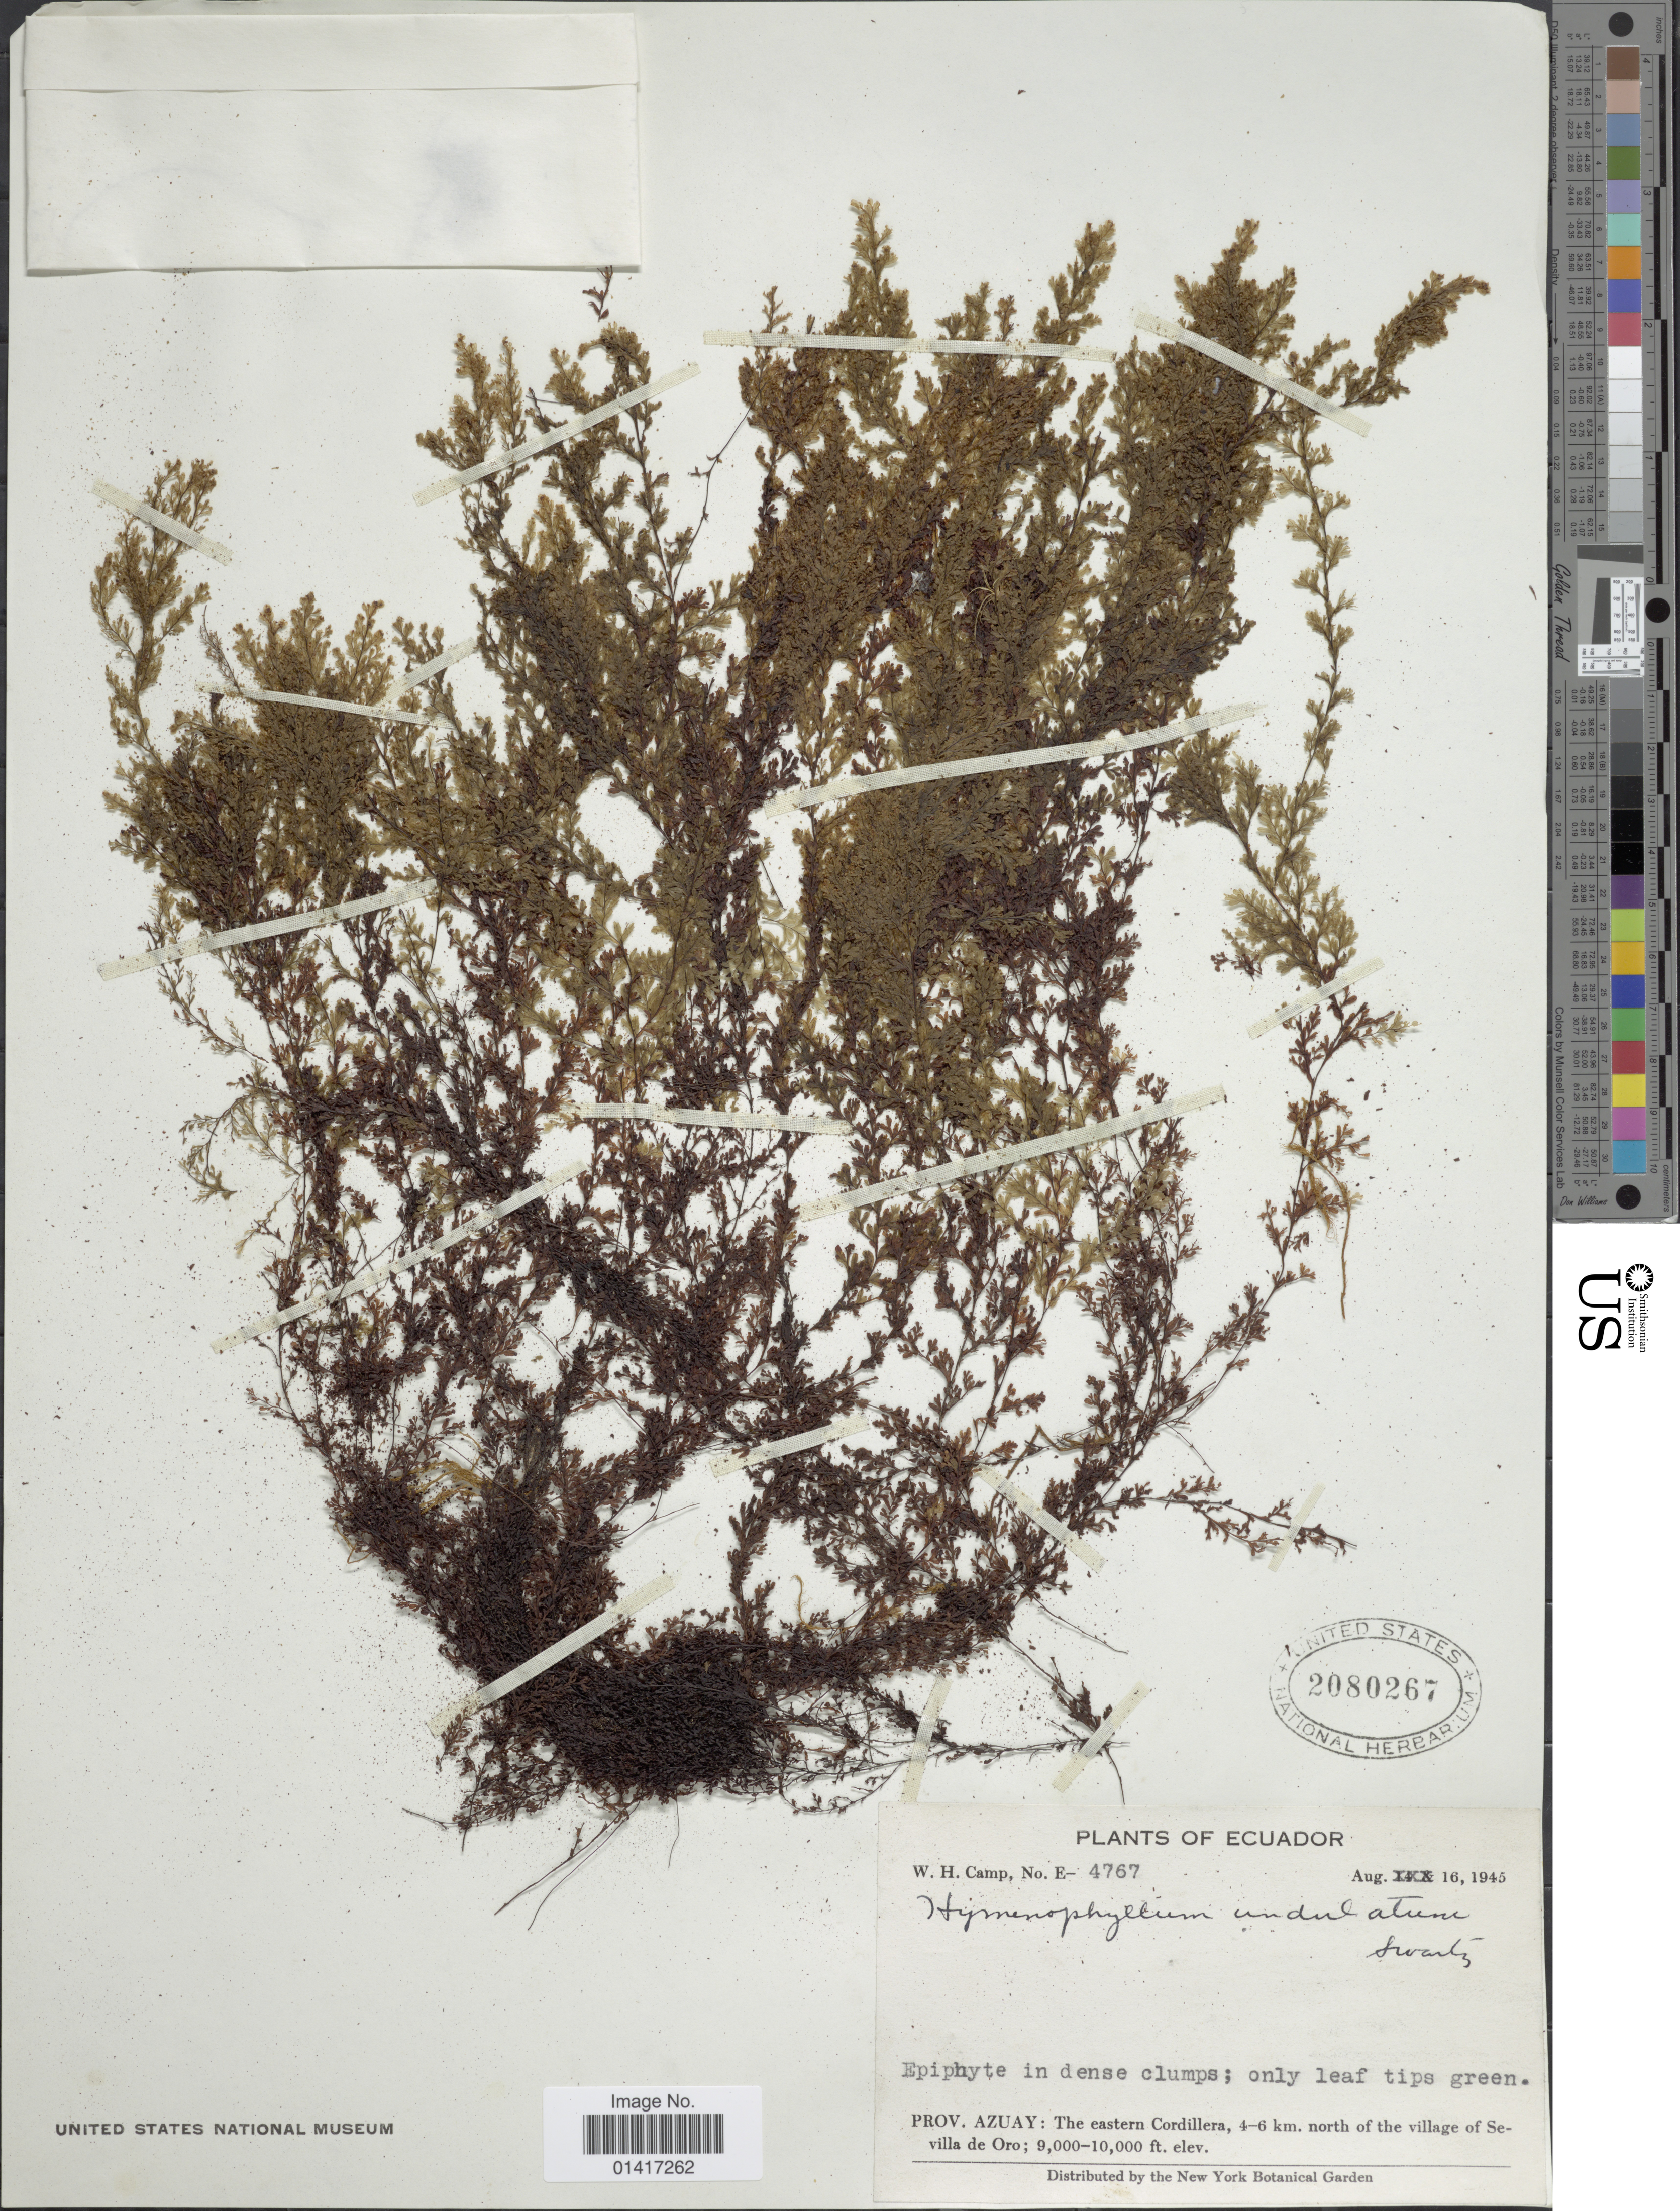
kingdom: Plantae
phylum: Tracheophyta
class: Polypodiopsida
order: Hymenophyllales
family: Hymenophyllaceae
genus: Hymenophyllum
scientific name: Hymenophyllum undulatum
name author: (Sw.) Sw.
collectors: W. H. Camp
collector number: E-4767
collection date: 1945-08-16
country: Ecuador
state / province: Azuay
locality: Prov. Azuay: The eastern Cordillera, 4-6 km. north of the village of Sevilla de Oro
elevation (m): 2743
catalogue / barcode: US 2080267